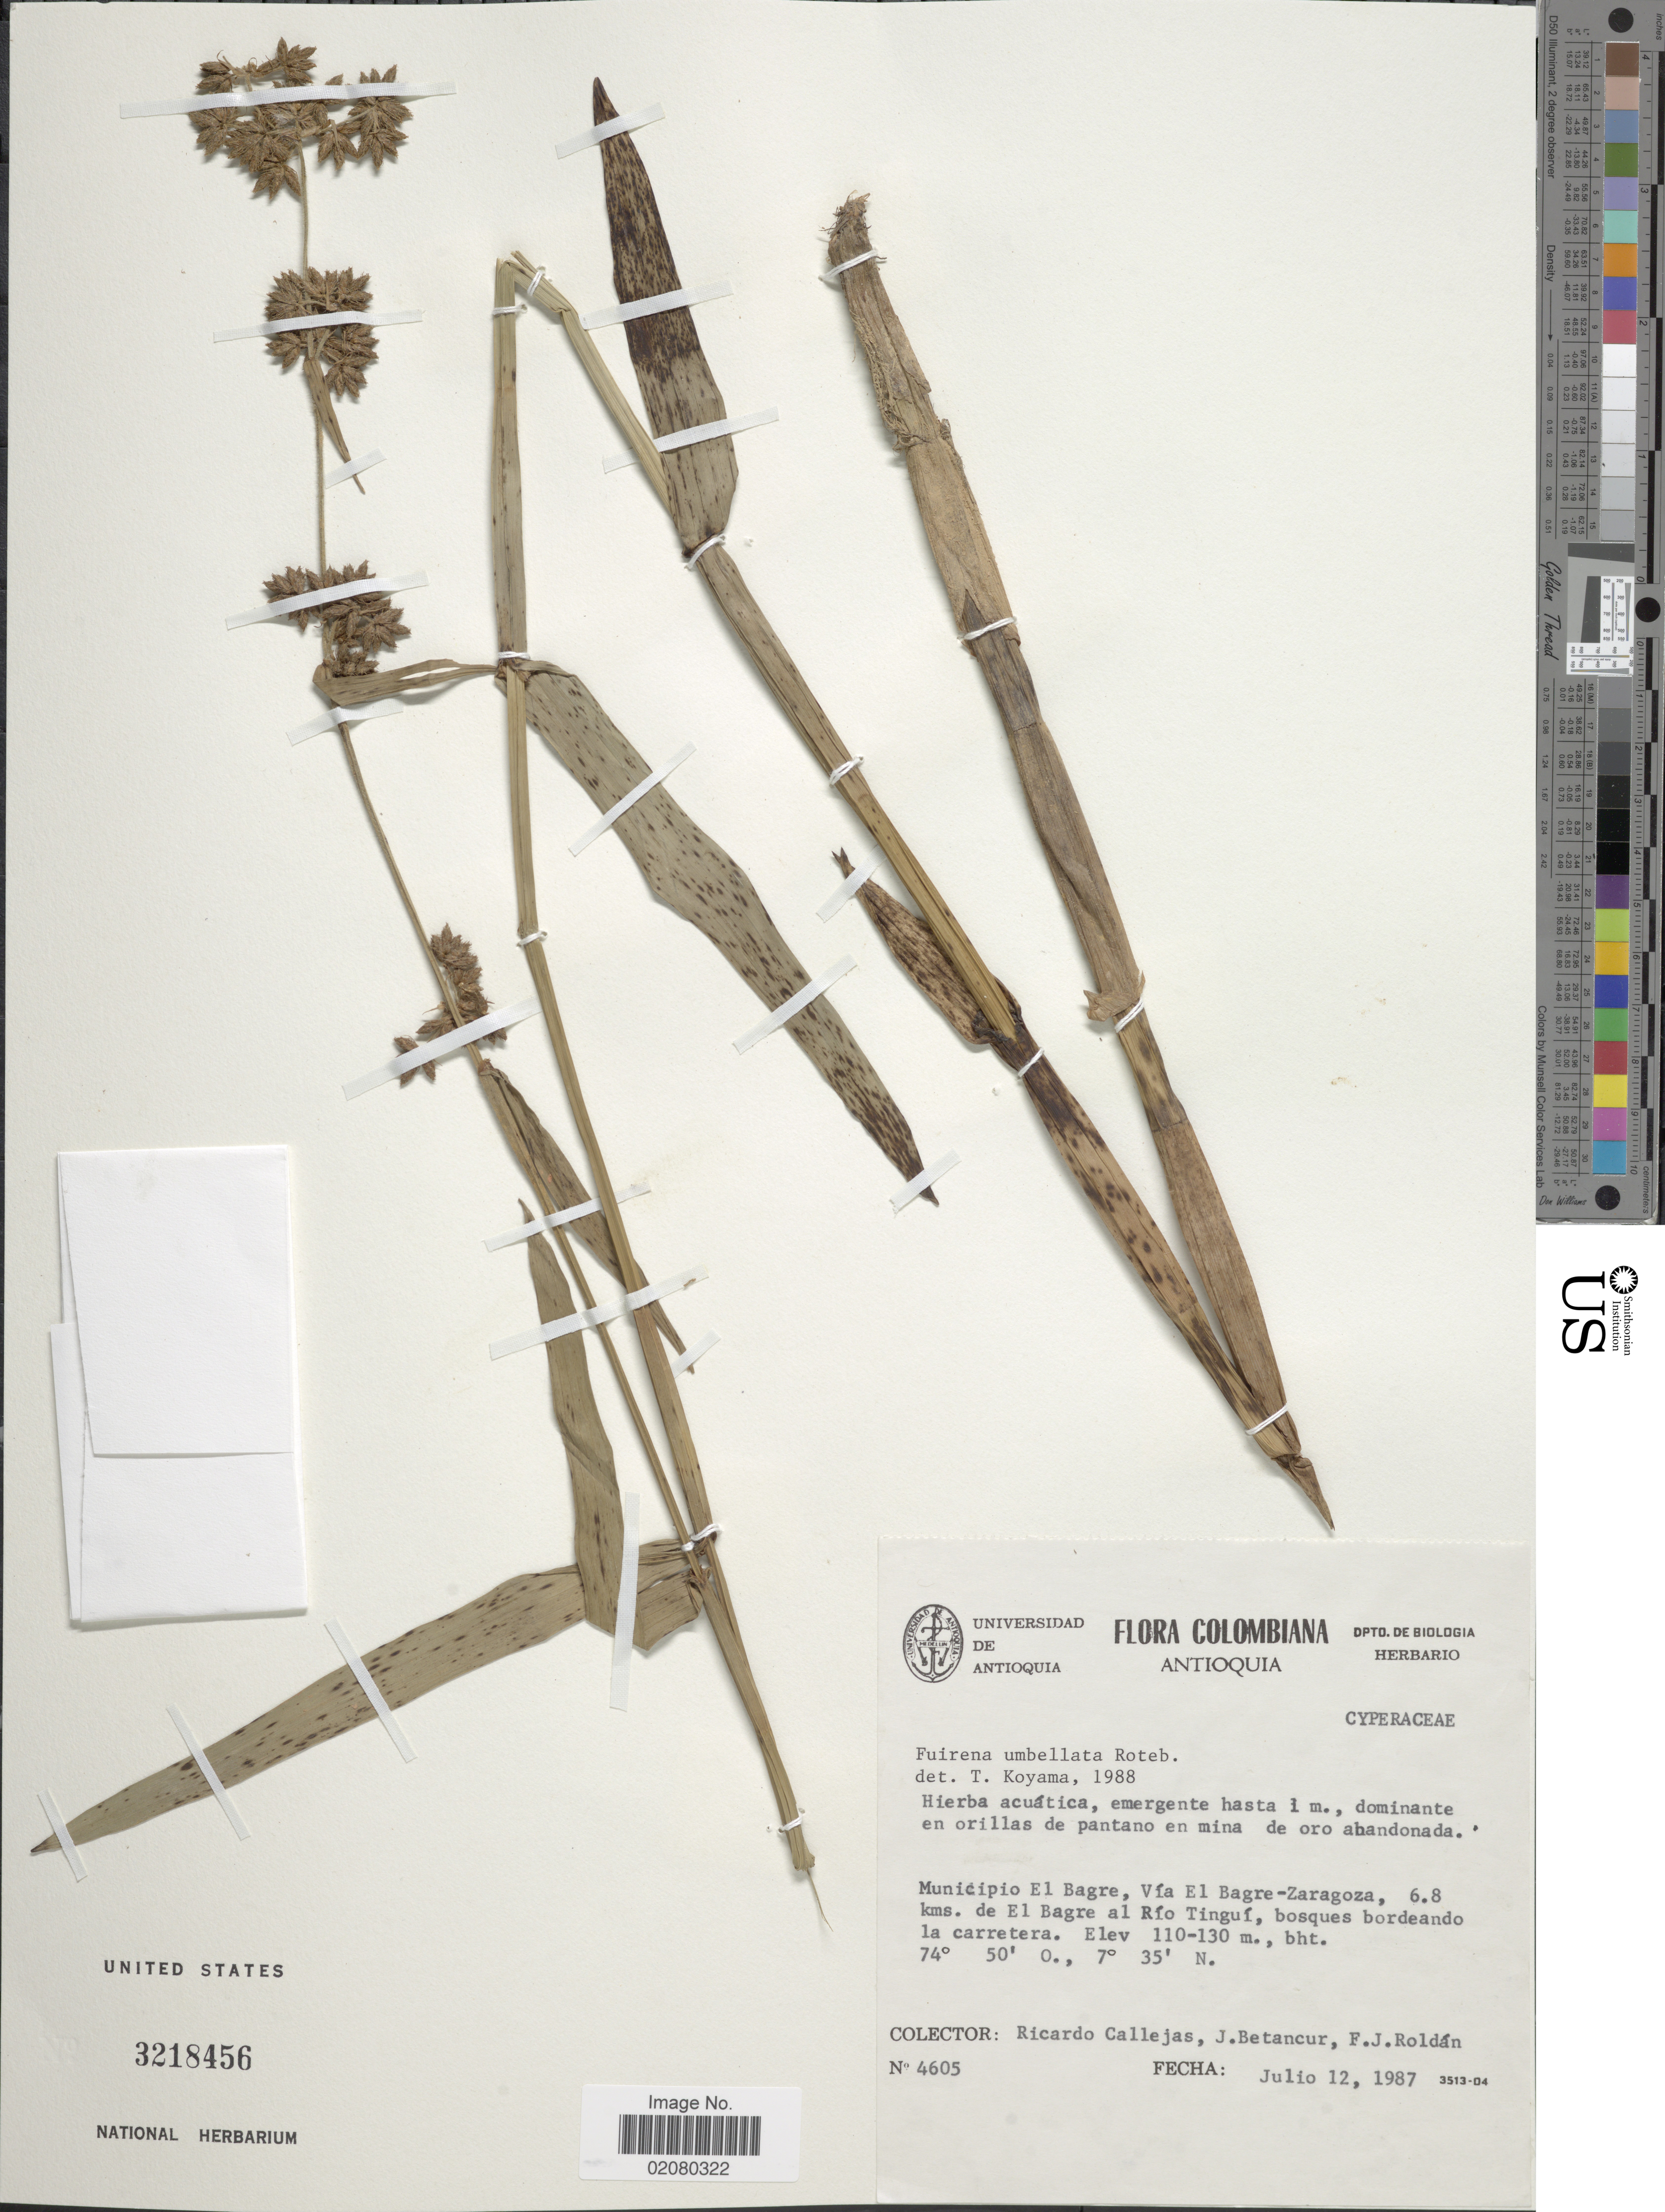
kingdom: Plantae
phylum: Tracheophyta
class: Liliopsida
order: Poales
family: Cyperaceae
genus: Fuirena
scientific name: Fuirena umbellata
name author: Rottb.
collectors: R. Callejas, J. Betancur & F. J. Roldán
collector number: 4605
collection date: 1987-07-12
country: Colombia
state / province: Antioquia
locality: Municipio El Bagre, Via El Bagre- Zaragoza, 6.8 kms. de El Bagre al Rio Tingui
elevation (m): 110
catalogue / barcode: US 3218456